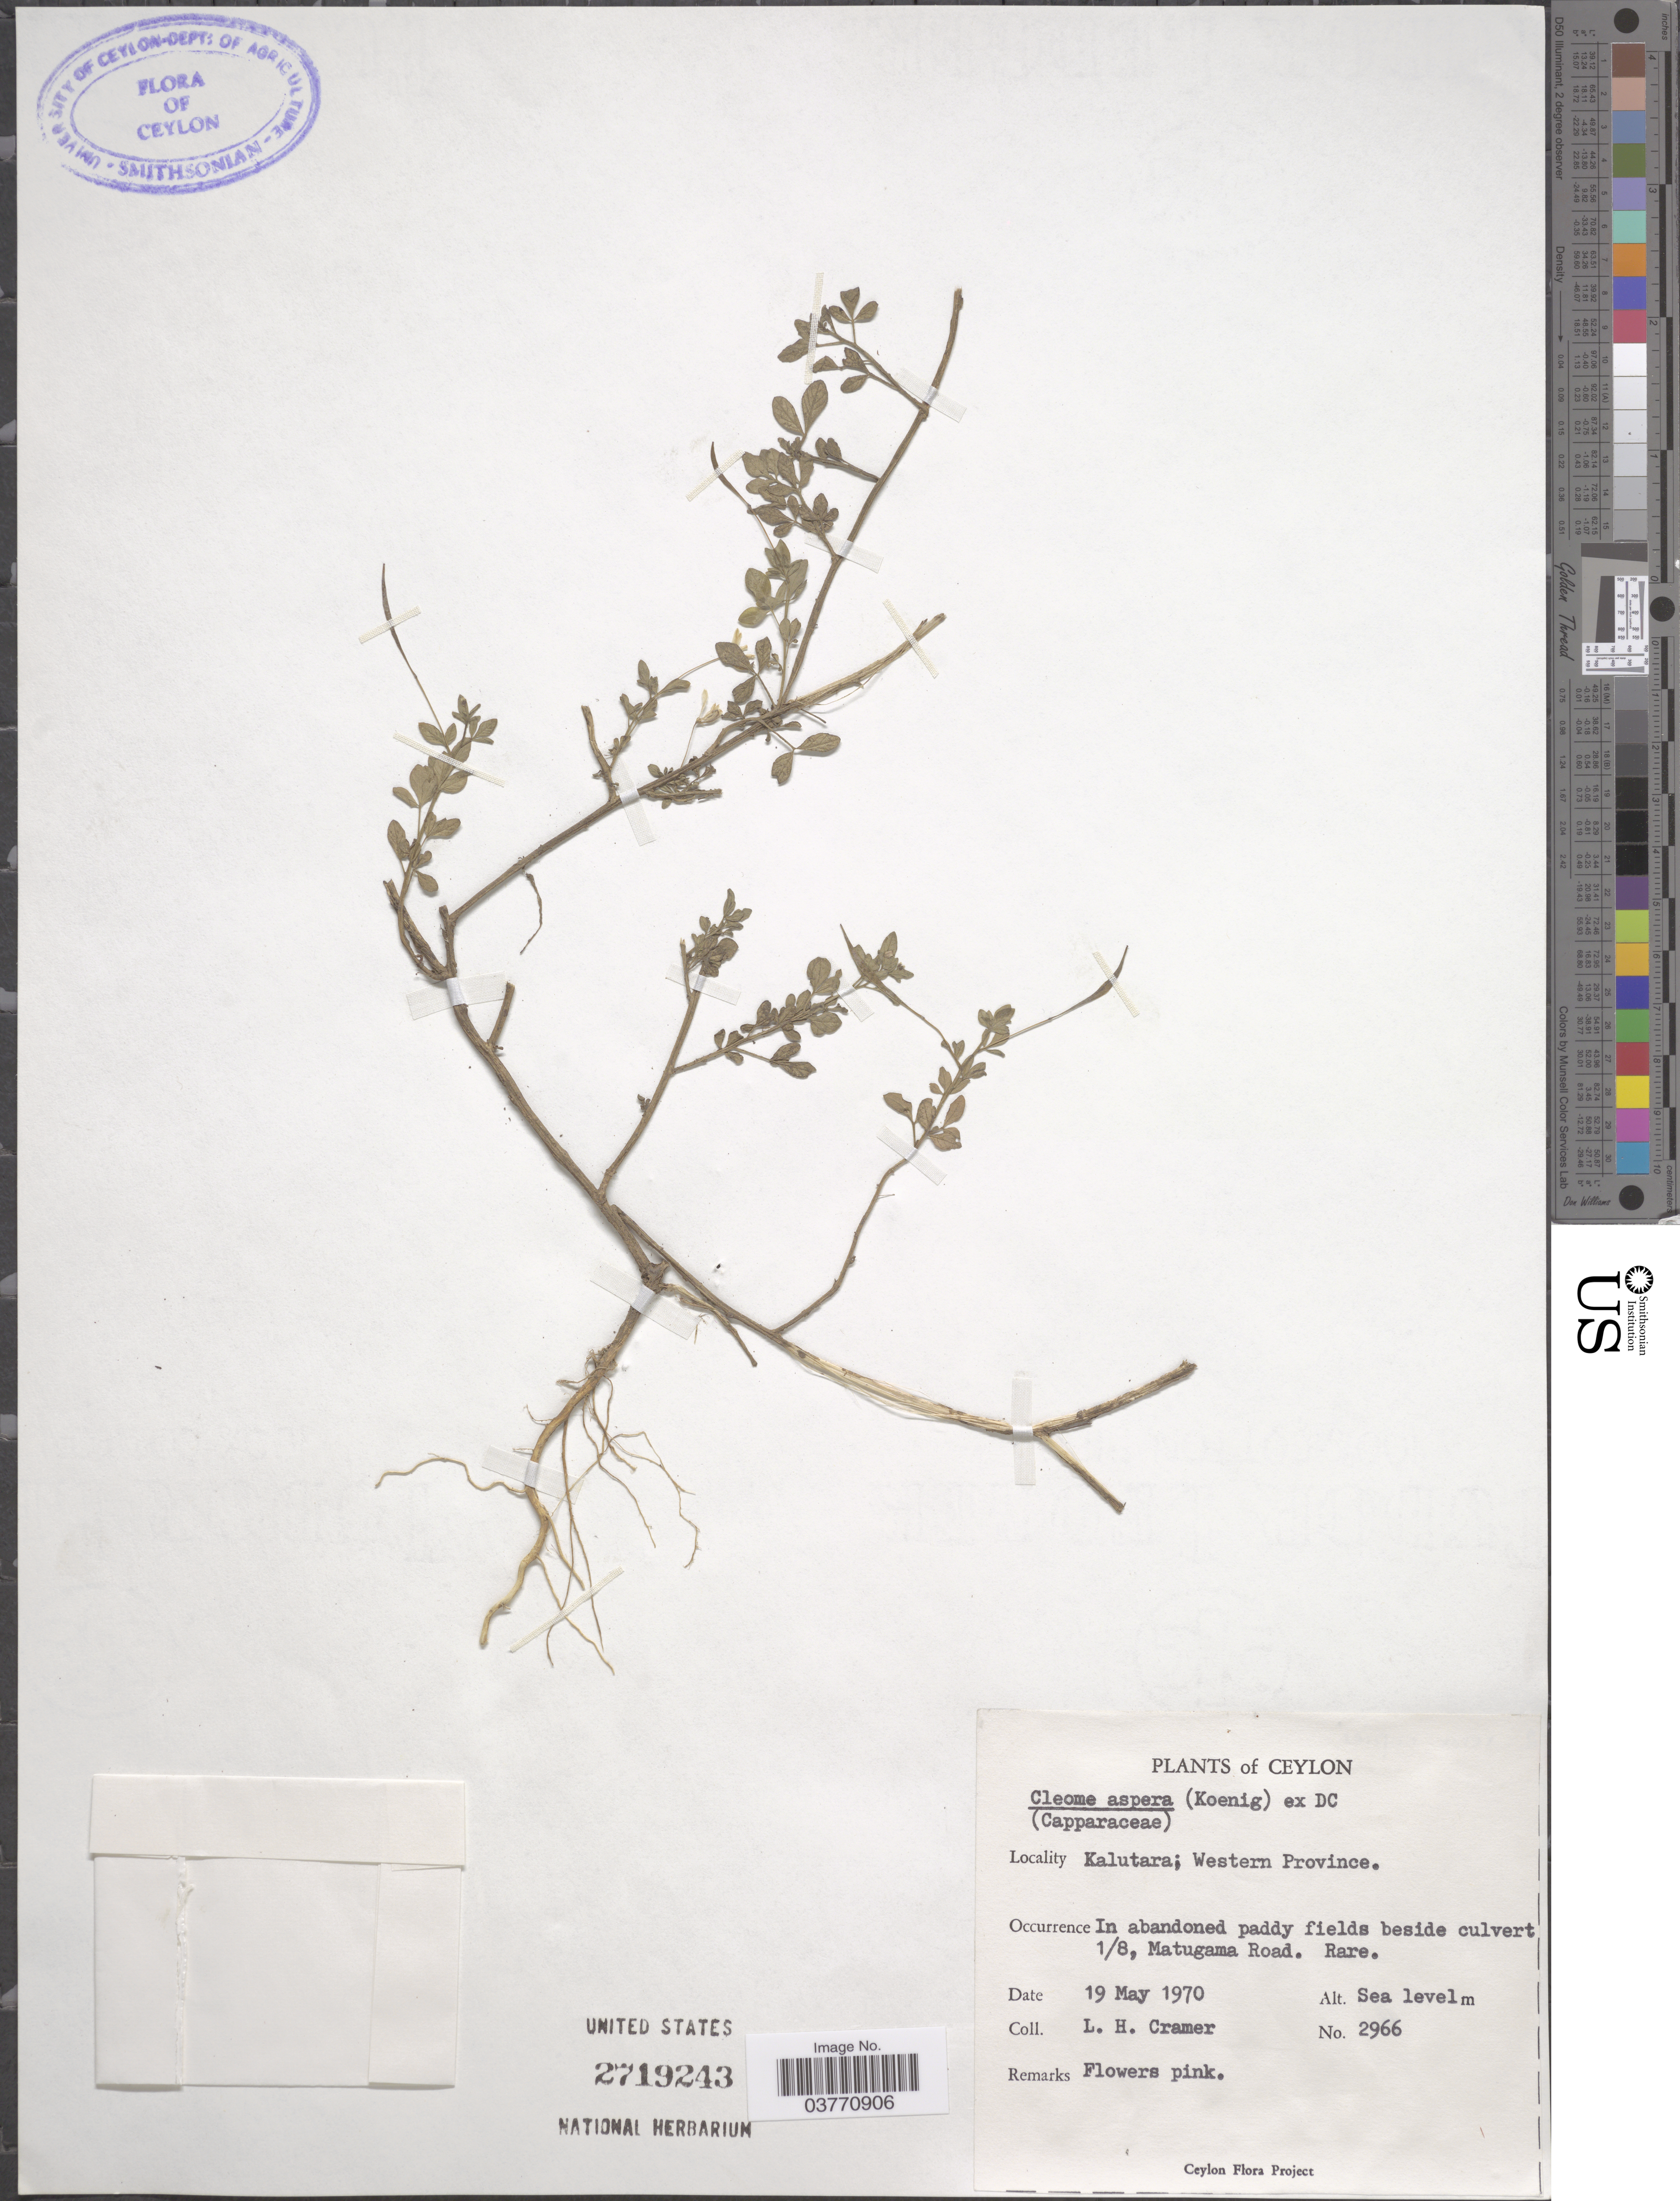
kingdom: Plantae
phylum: Tracheophyta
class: Magnoliopsida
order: Brassicales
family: Cleomaceae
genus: Sieruela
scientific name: Sieruela rutidosperma var. burmanni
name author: (Wight & Arn.) Siddiqui & S.N. Dixit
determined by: Strong, Mark T., (BOT), Smithsonian Institution - National Museum of Natural History (UNITED STATES)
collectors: L. H. Cramer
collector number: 2966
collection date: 1970-05-19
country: Sri Lanka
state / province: Western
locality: Ceylon. Kalutara; Western Province. In abandoned paddy fields beside culvert 1/8, Matugama Road.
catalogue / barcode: US 2719243